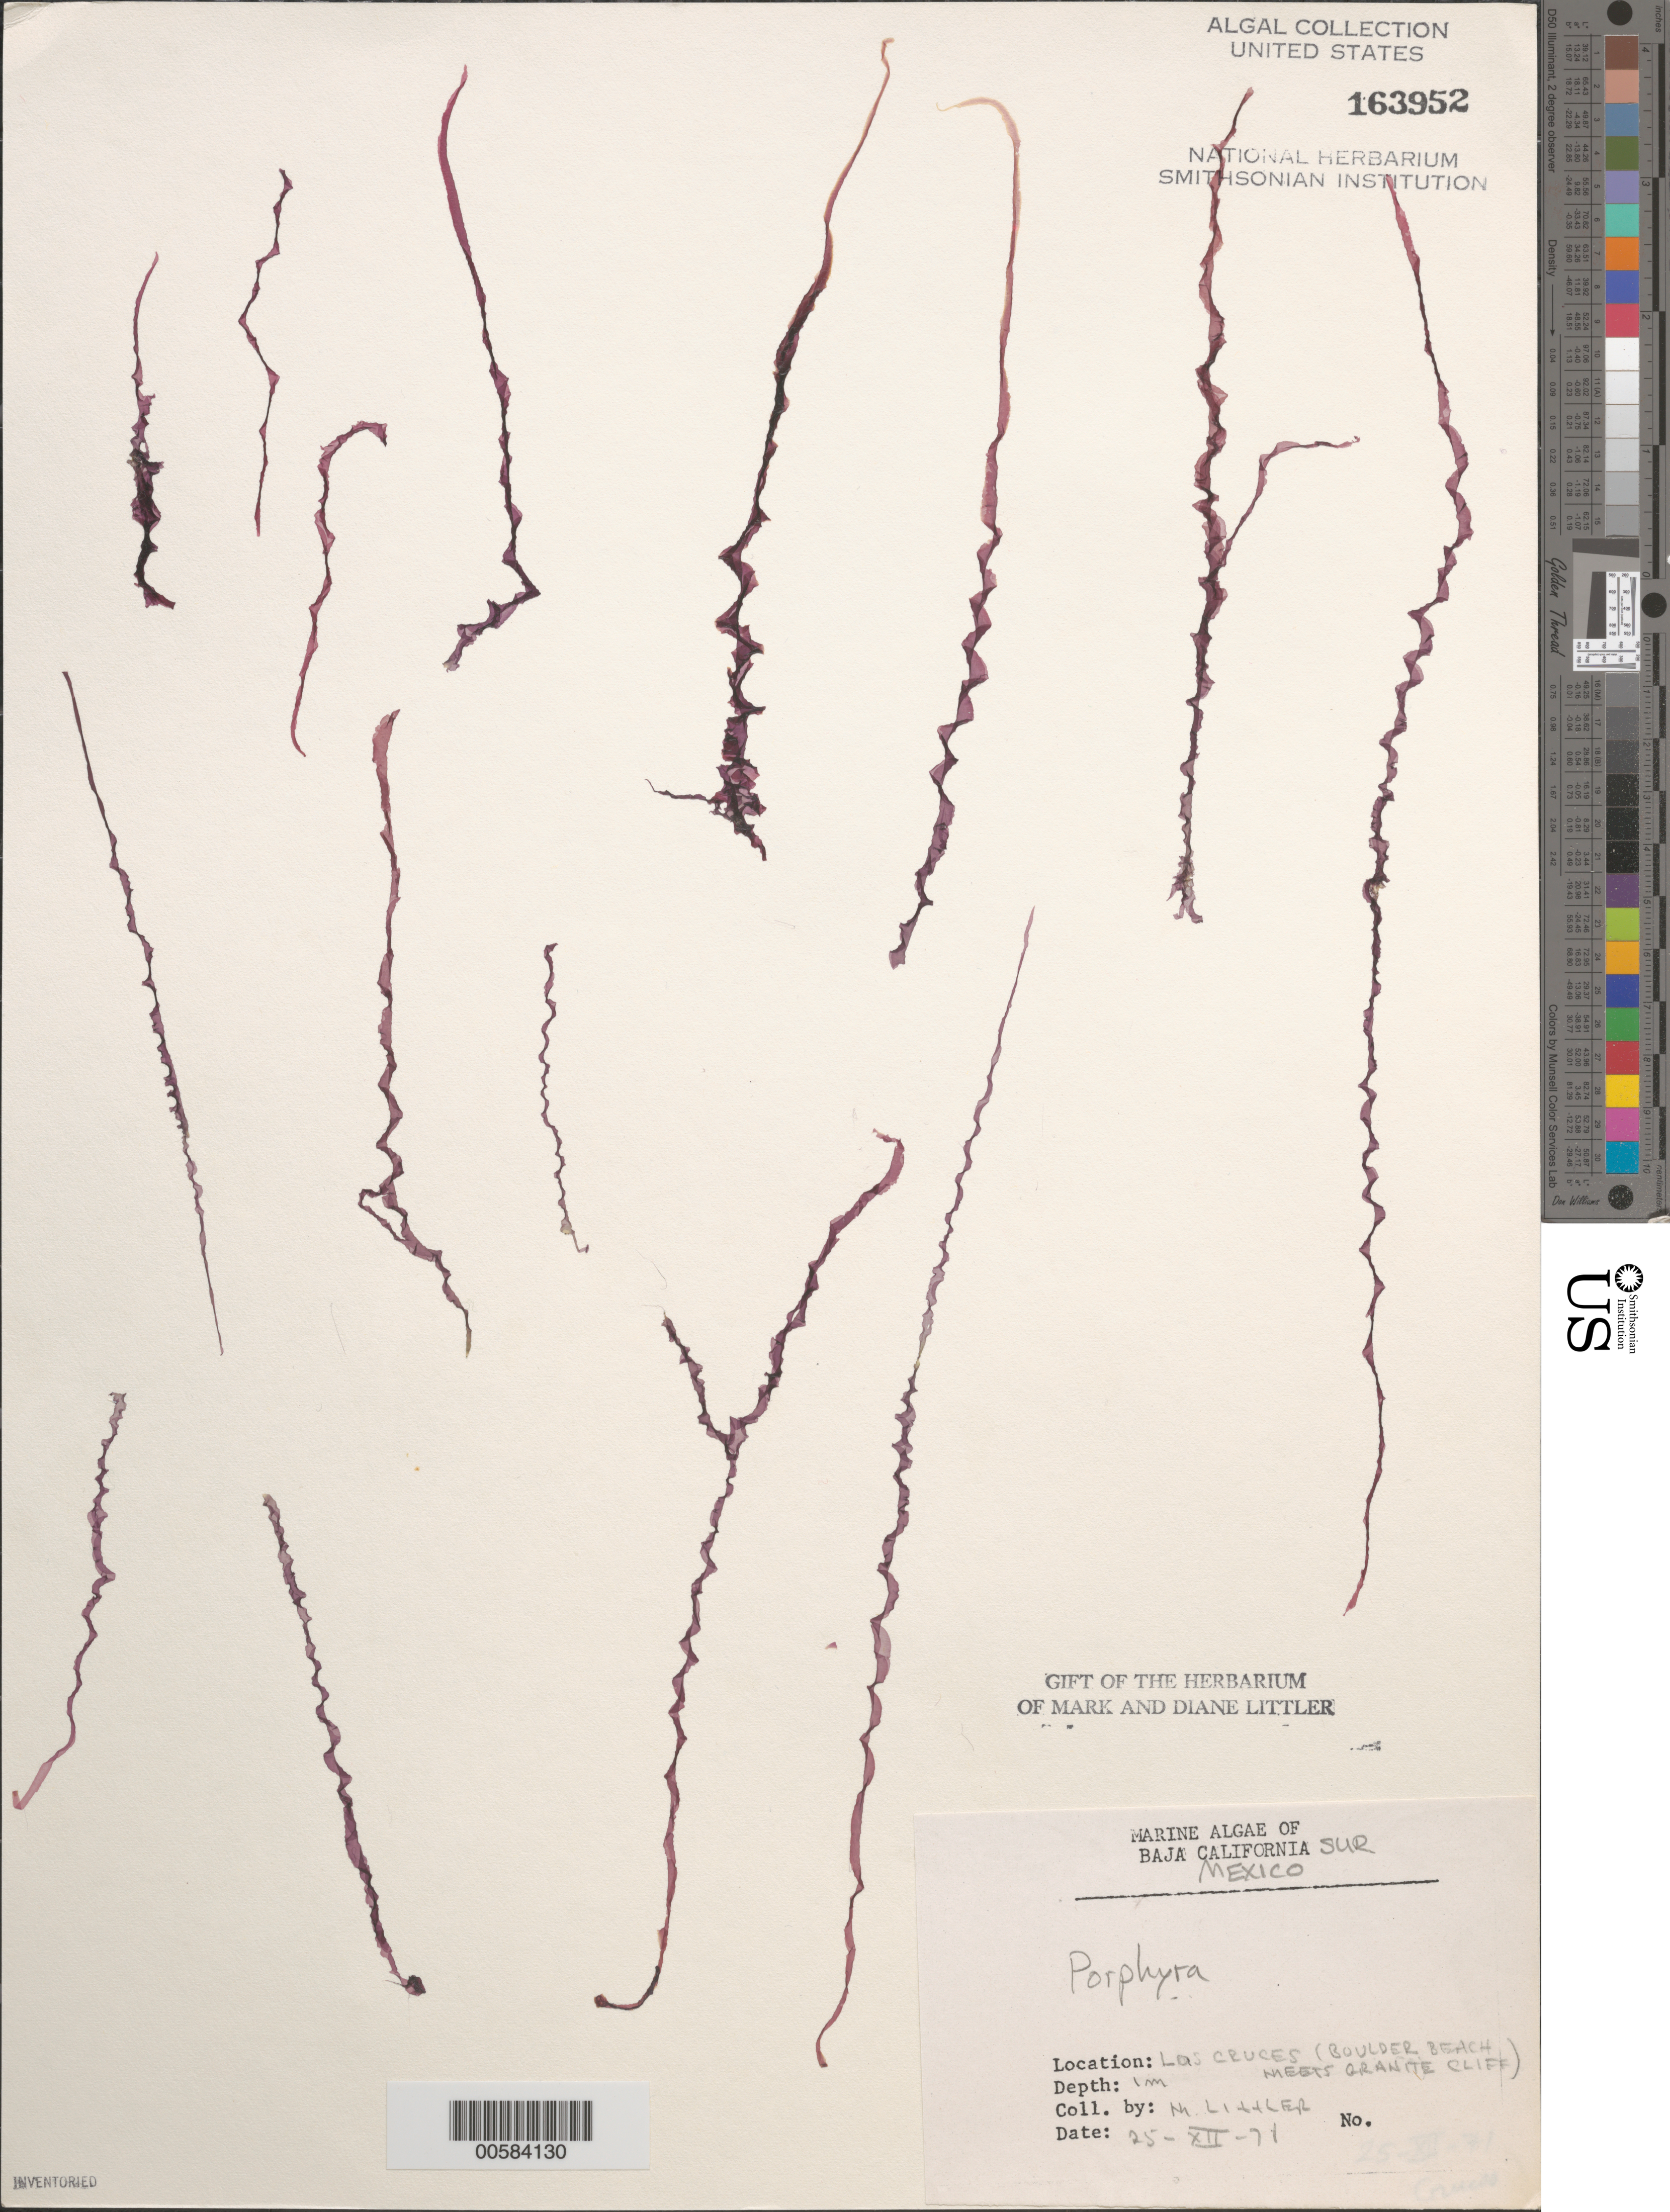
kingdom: Plantae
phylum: Rhodophyta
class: Bangiophyceae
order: Bangiales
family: Bangiaceae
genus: Porphyra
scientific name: Porphyra sp.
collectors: M. M. Littler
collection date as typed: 25 Dec 1971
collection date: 1971-12-25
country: Mexico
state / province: Baja California Sur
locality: Las Cruces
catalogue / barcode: US 163952